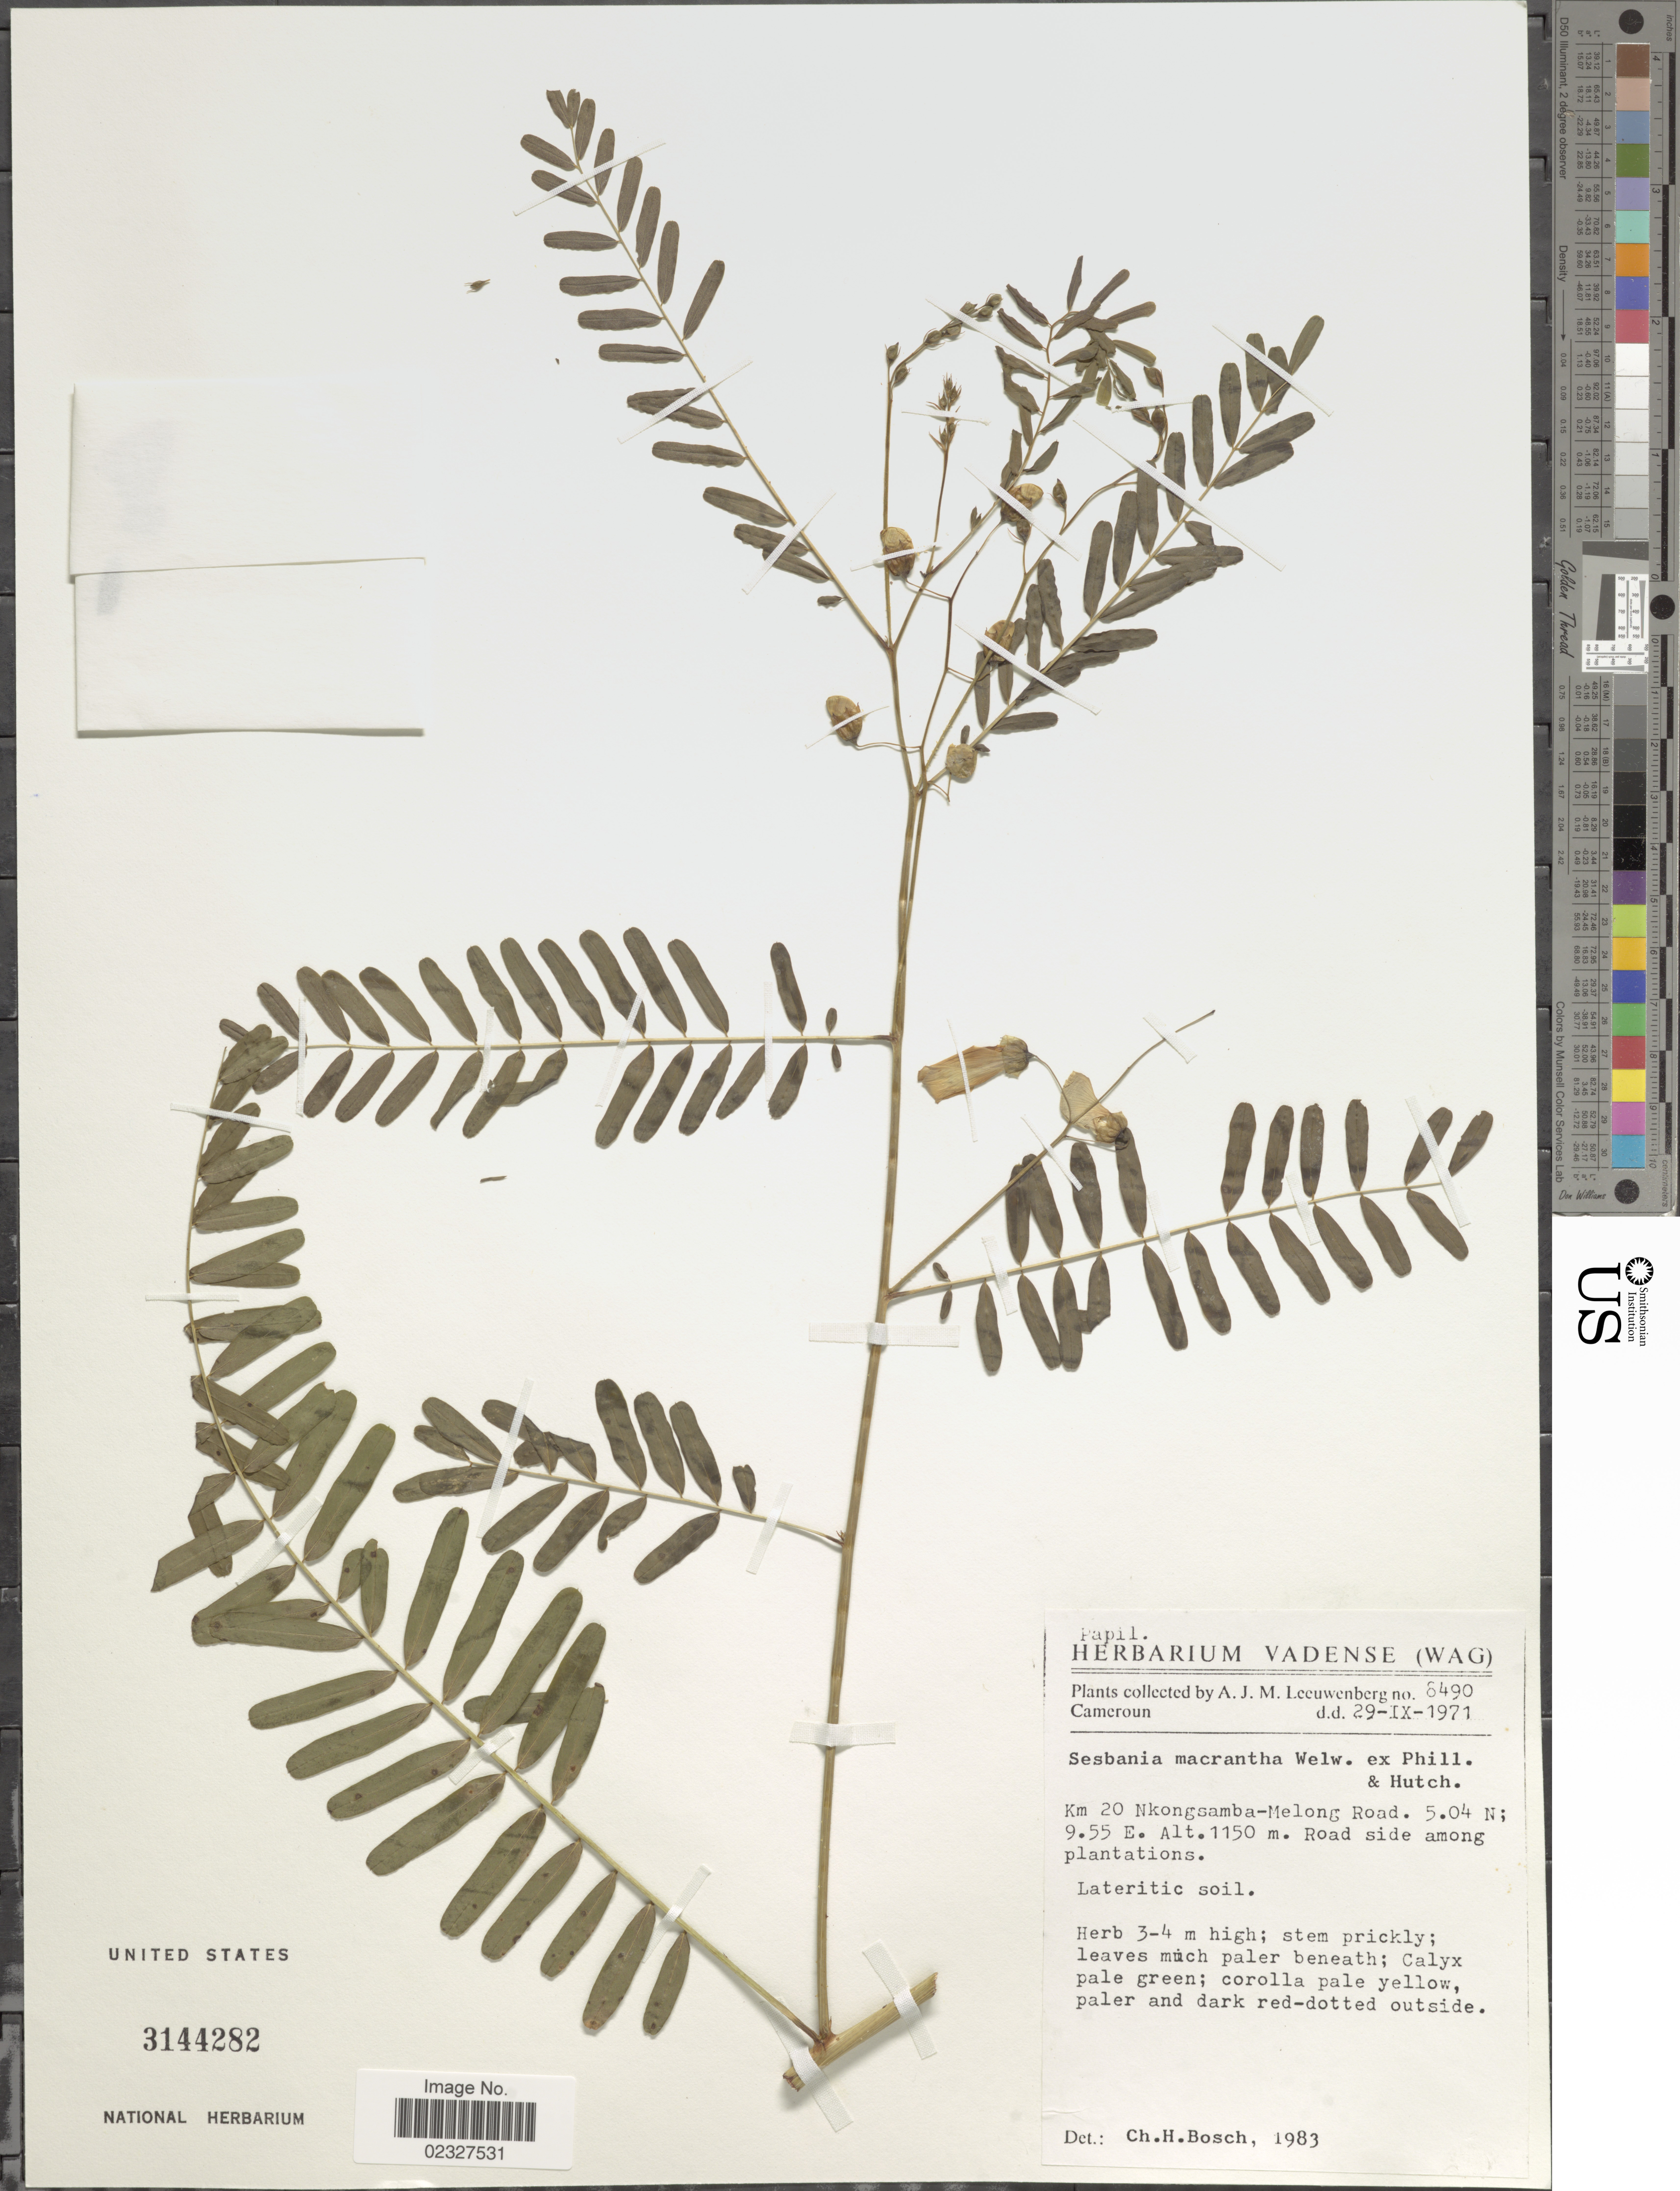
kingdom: Plantae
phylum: Tracheophyta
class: Magnoliopsida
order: Fabales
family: Fabaceae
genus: Sesbania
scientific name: Sesbania macrantha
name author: Welw. ex E. Phillips & Hutch.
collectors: A. J. M. Leeuwenberg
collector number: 8490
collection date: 1971-09-29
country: Cameroon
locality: Cameroun, Km 20 Nkongsamba-Melong Road, road side among plantations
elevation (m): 1150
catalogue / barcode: US 3144282